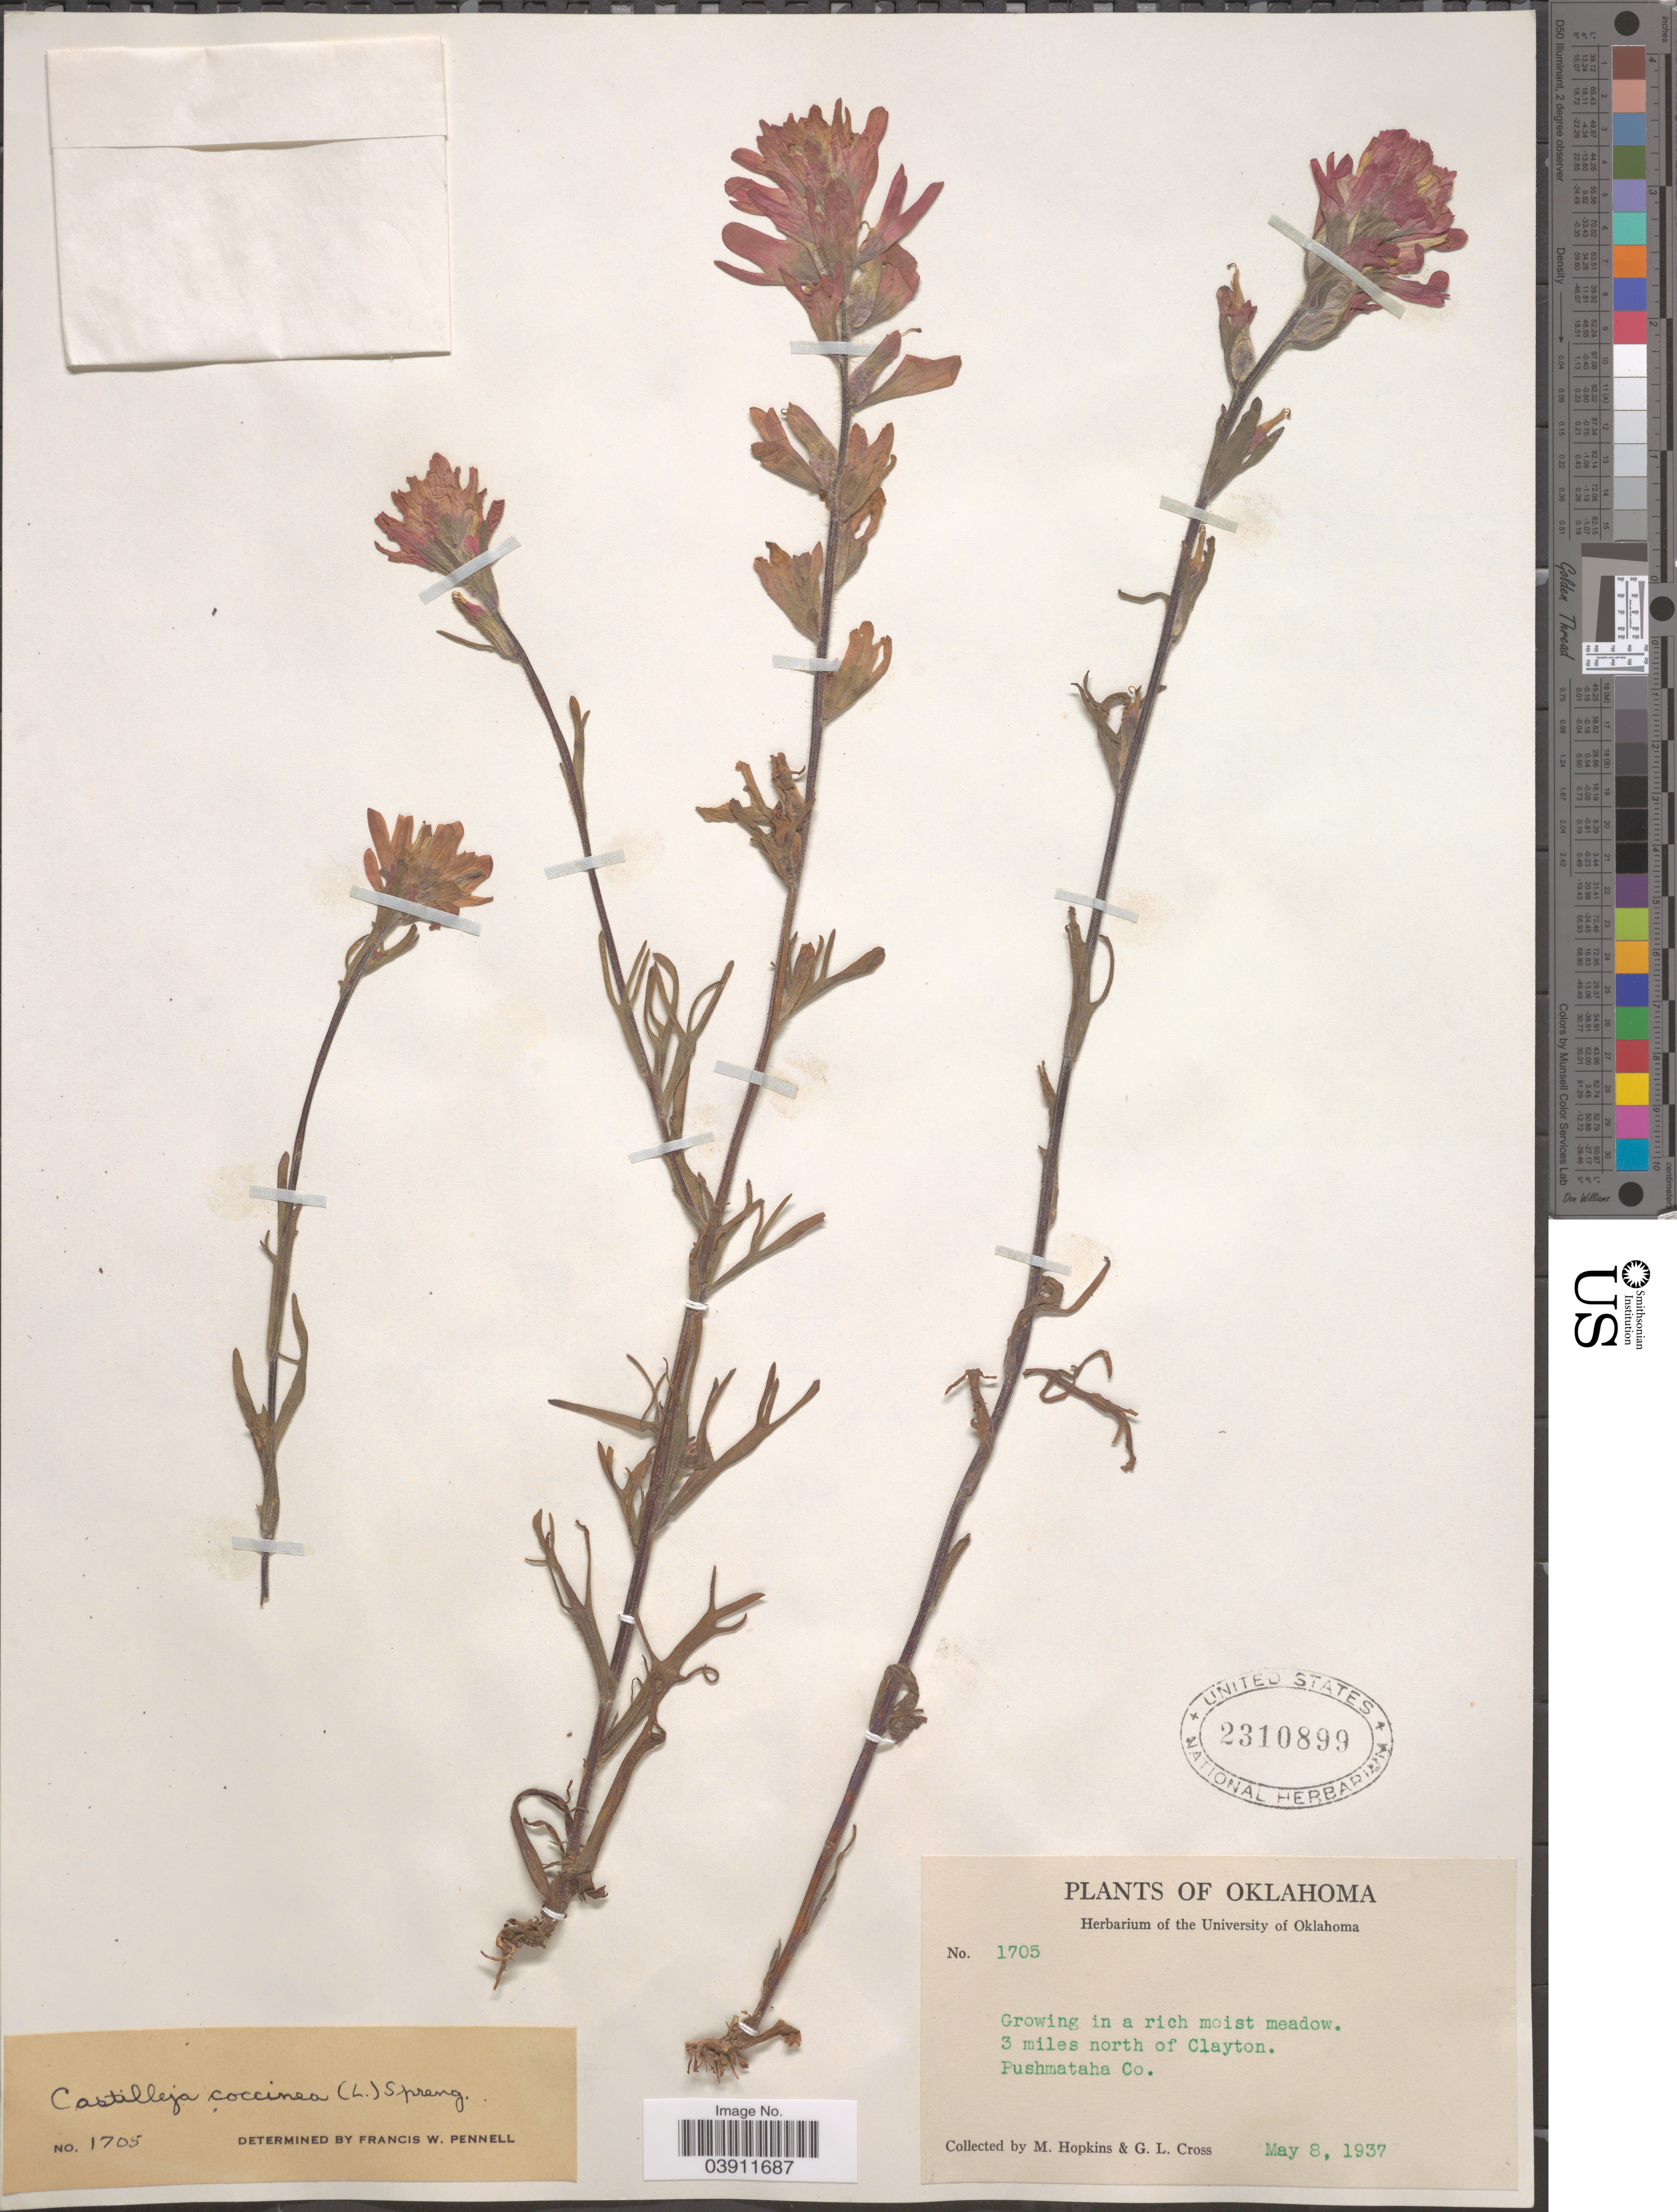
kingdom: Plantae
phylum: Tracheophyta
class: Magnoliopsida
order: Lamiales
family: Orobanchaceae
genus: Castilleja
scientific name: Castilleja coccinea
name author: (L.) Spreng.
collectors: M. Hopkins & G. Cross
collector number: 1705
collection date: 1937-05-08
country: United States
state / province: Oklahoma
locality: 3 miles north of Clayton. Pushmataha Co.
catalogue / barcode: US 2310899